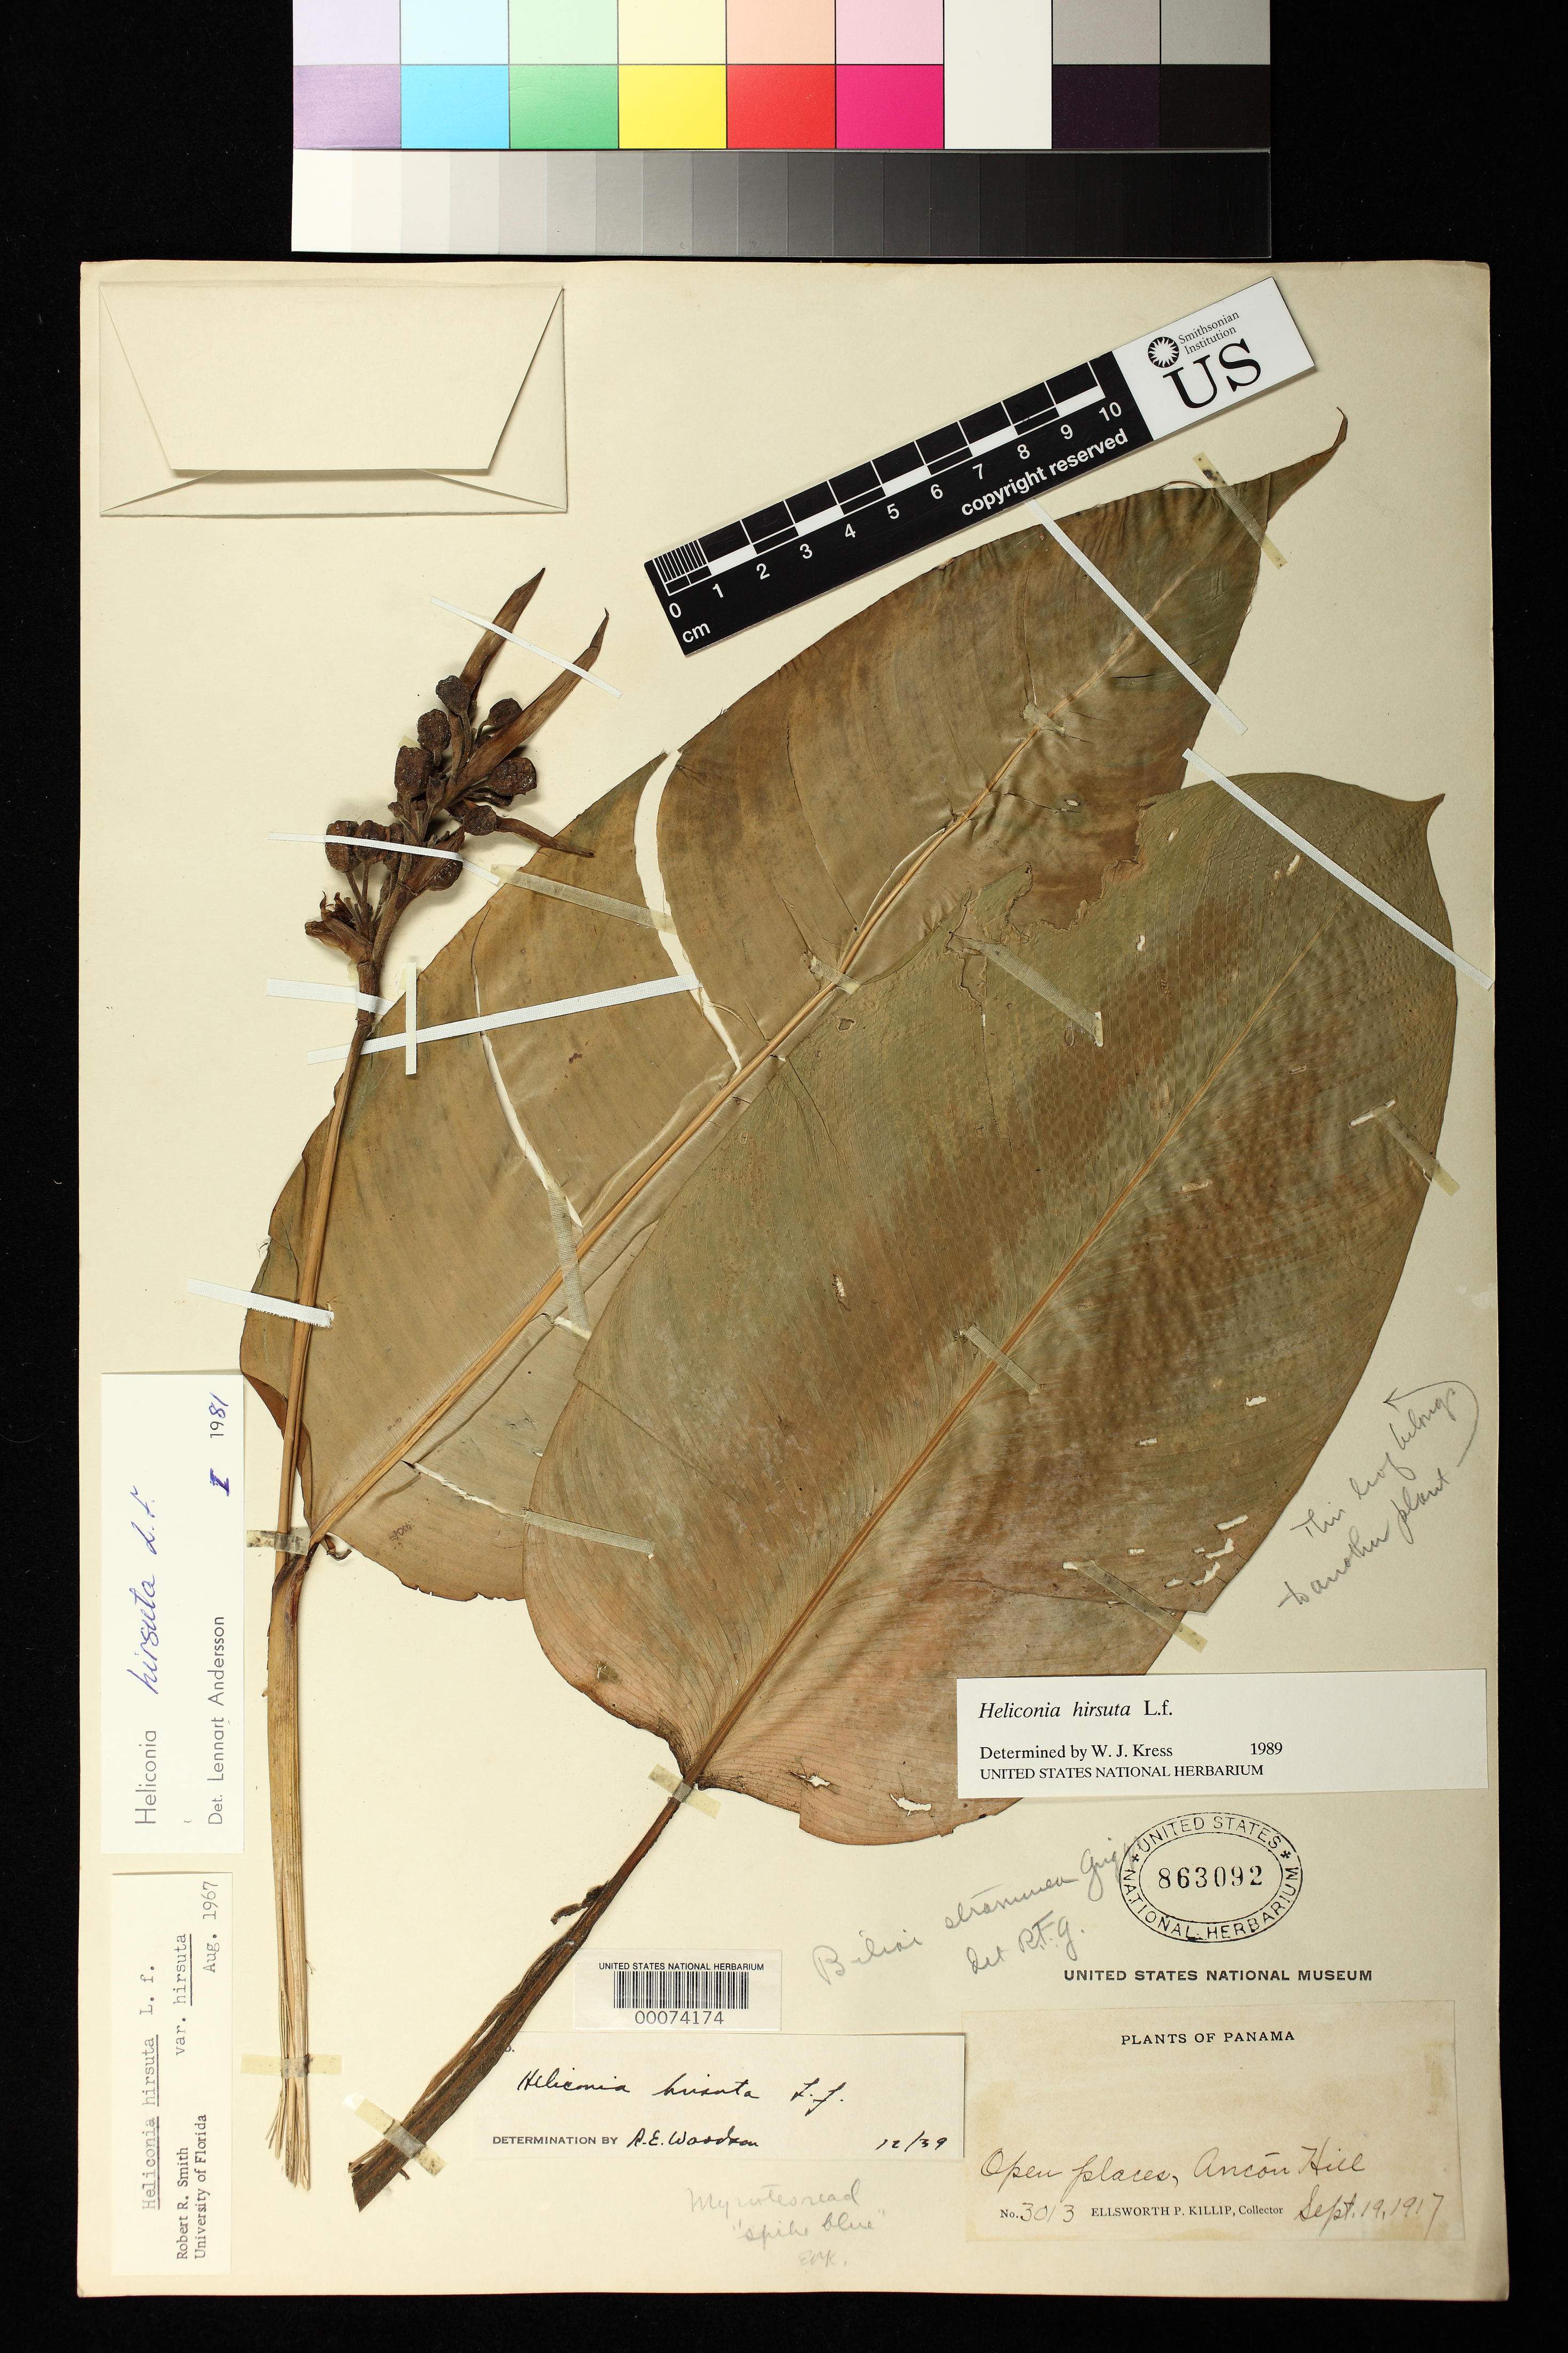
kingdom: Plantae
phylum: Tracheophyta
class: Liliopsida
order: Zingiberales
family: Heliconiaceae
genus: Heliconia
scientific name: Heliconia hirsuta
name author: L. f.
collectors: E. P. Killip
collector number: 3013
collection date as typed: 19 Sep 1917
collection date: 1917-09-19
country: Panama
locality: Ancon hill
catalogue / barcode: US 863092